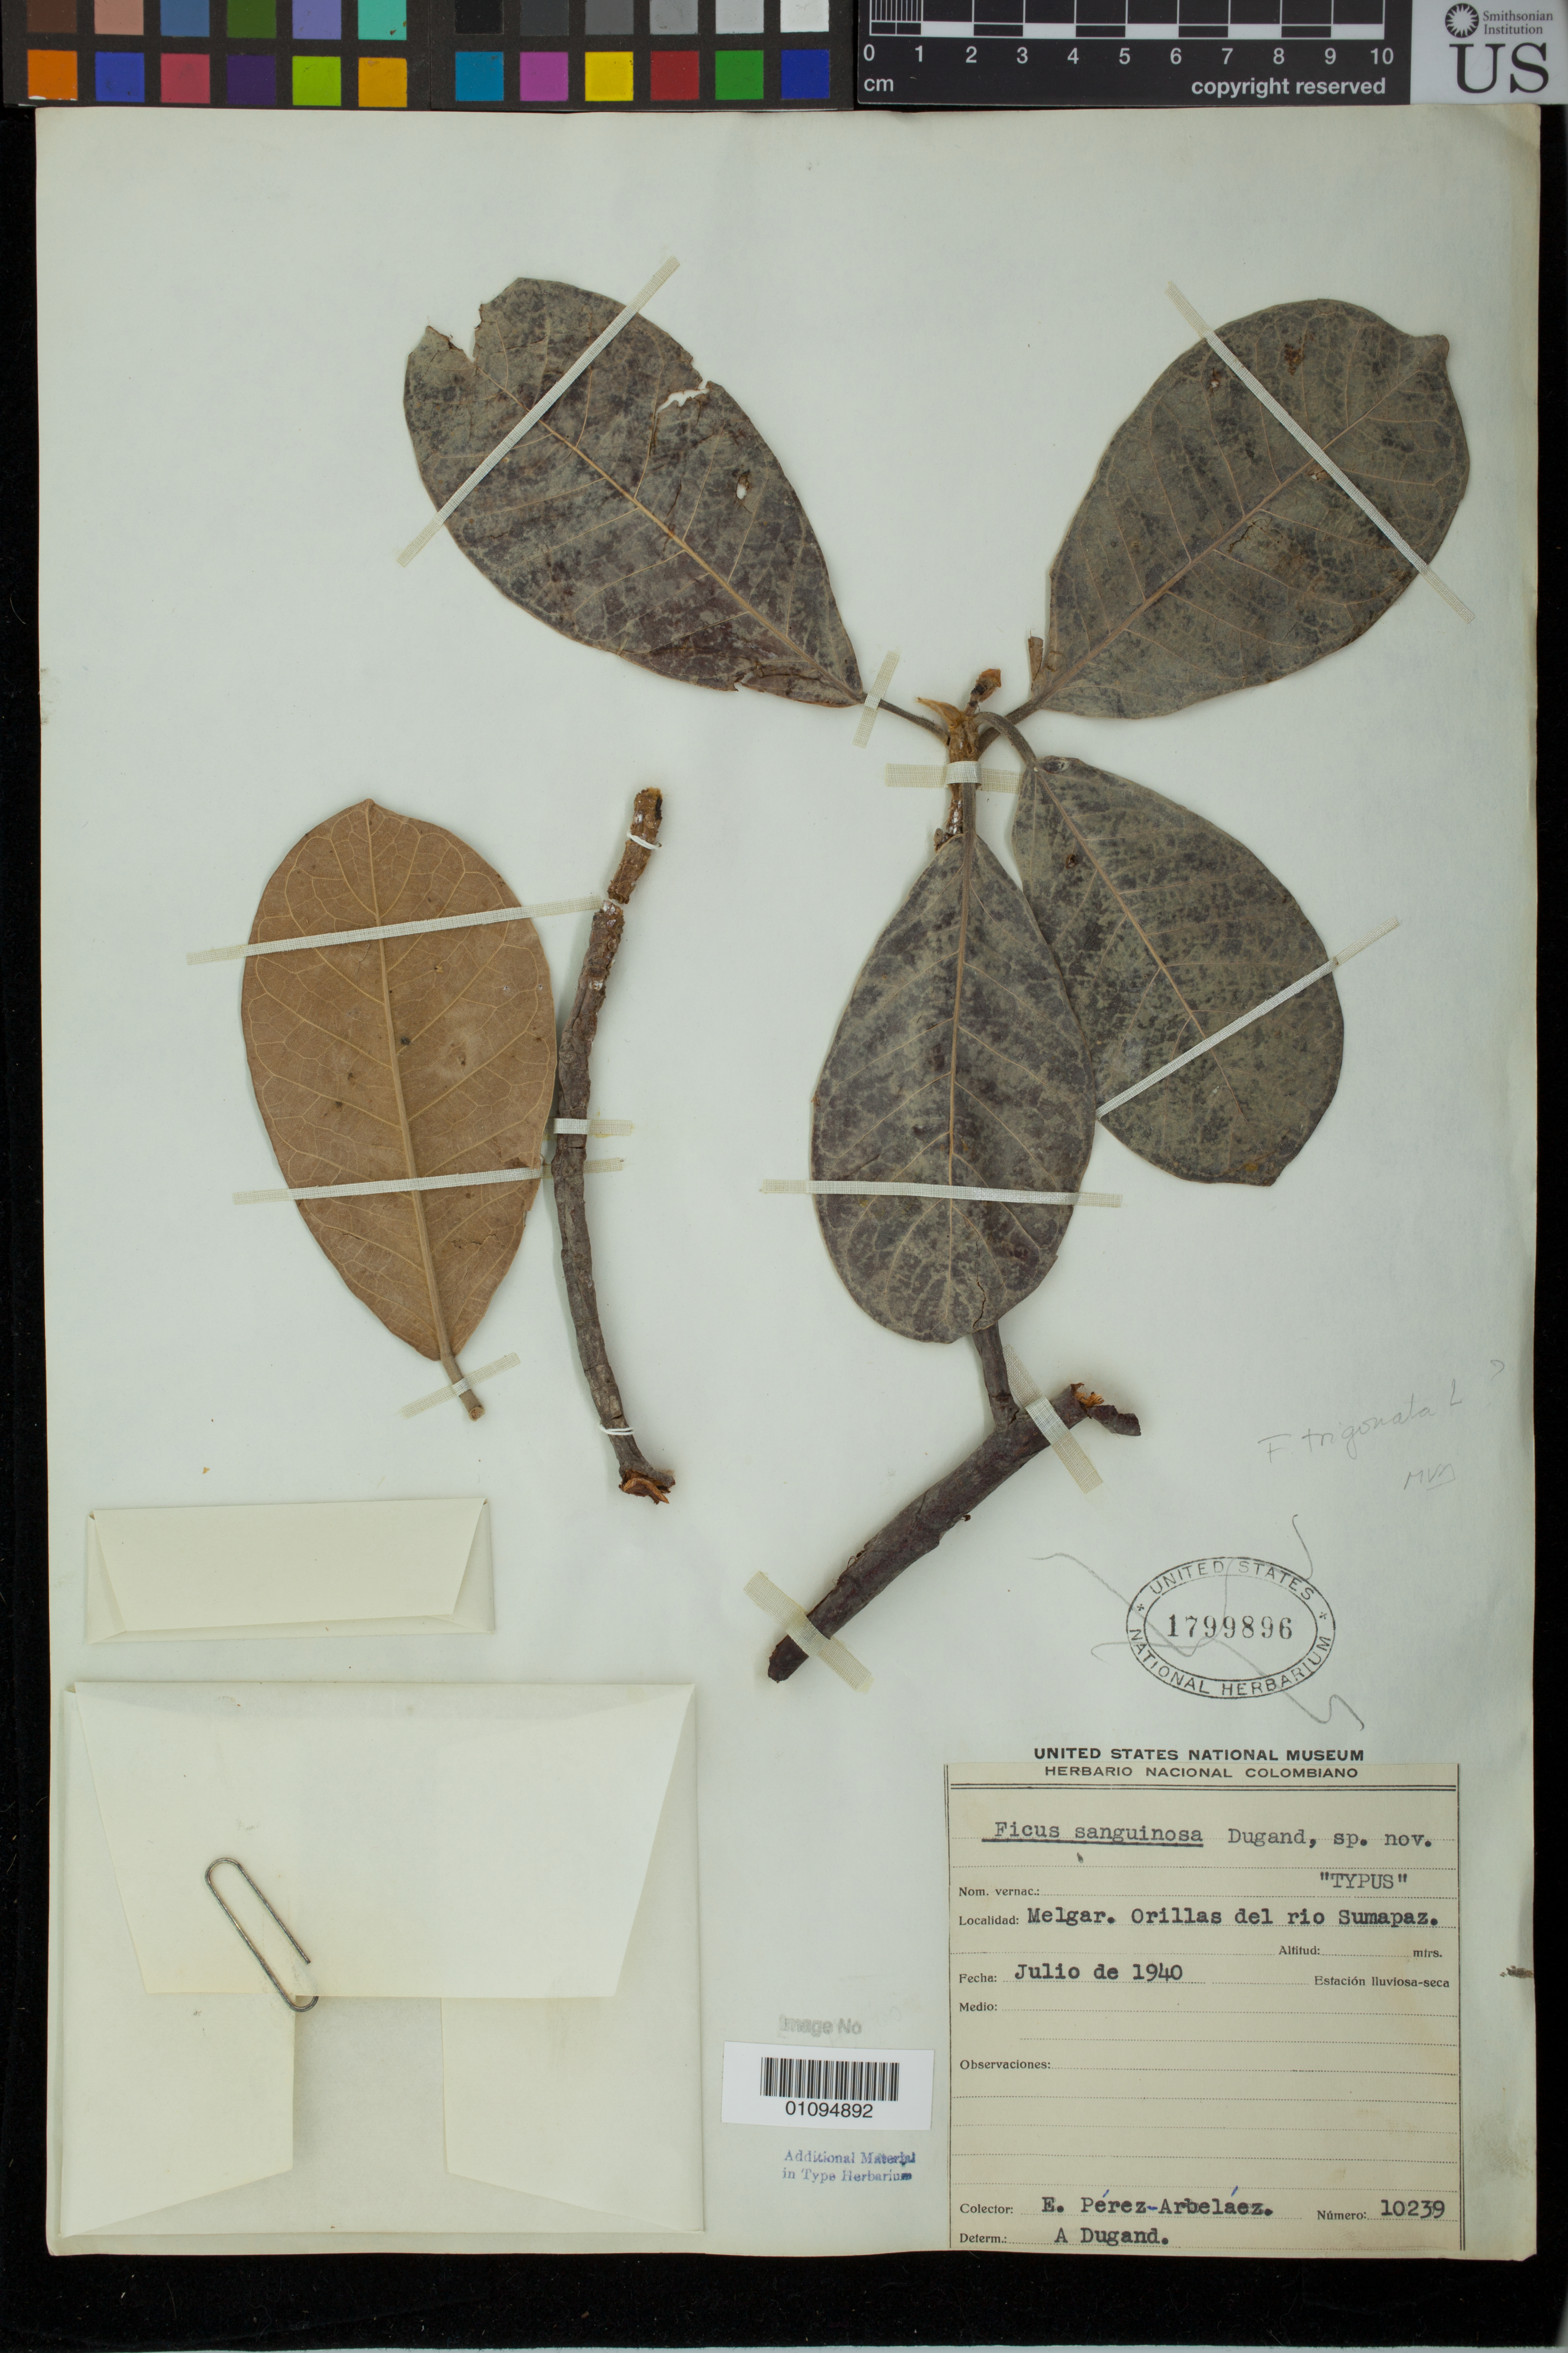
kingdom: Plantae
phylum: Tracheophyta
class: Magnoliopsida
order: Rosales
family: Moraceae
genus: Ficus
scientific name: Ficus sanguinosa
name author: Dugand G.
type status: Isotype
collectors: E. Pérez Arbeláez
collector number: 10239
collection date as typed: Jul 1940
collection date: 1940-07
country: Colombia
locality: Melgar, Orrillas del rio Sumapaz.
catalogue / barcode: US 1799896